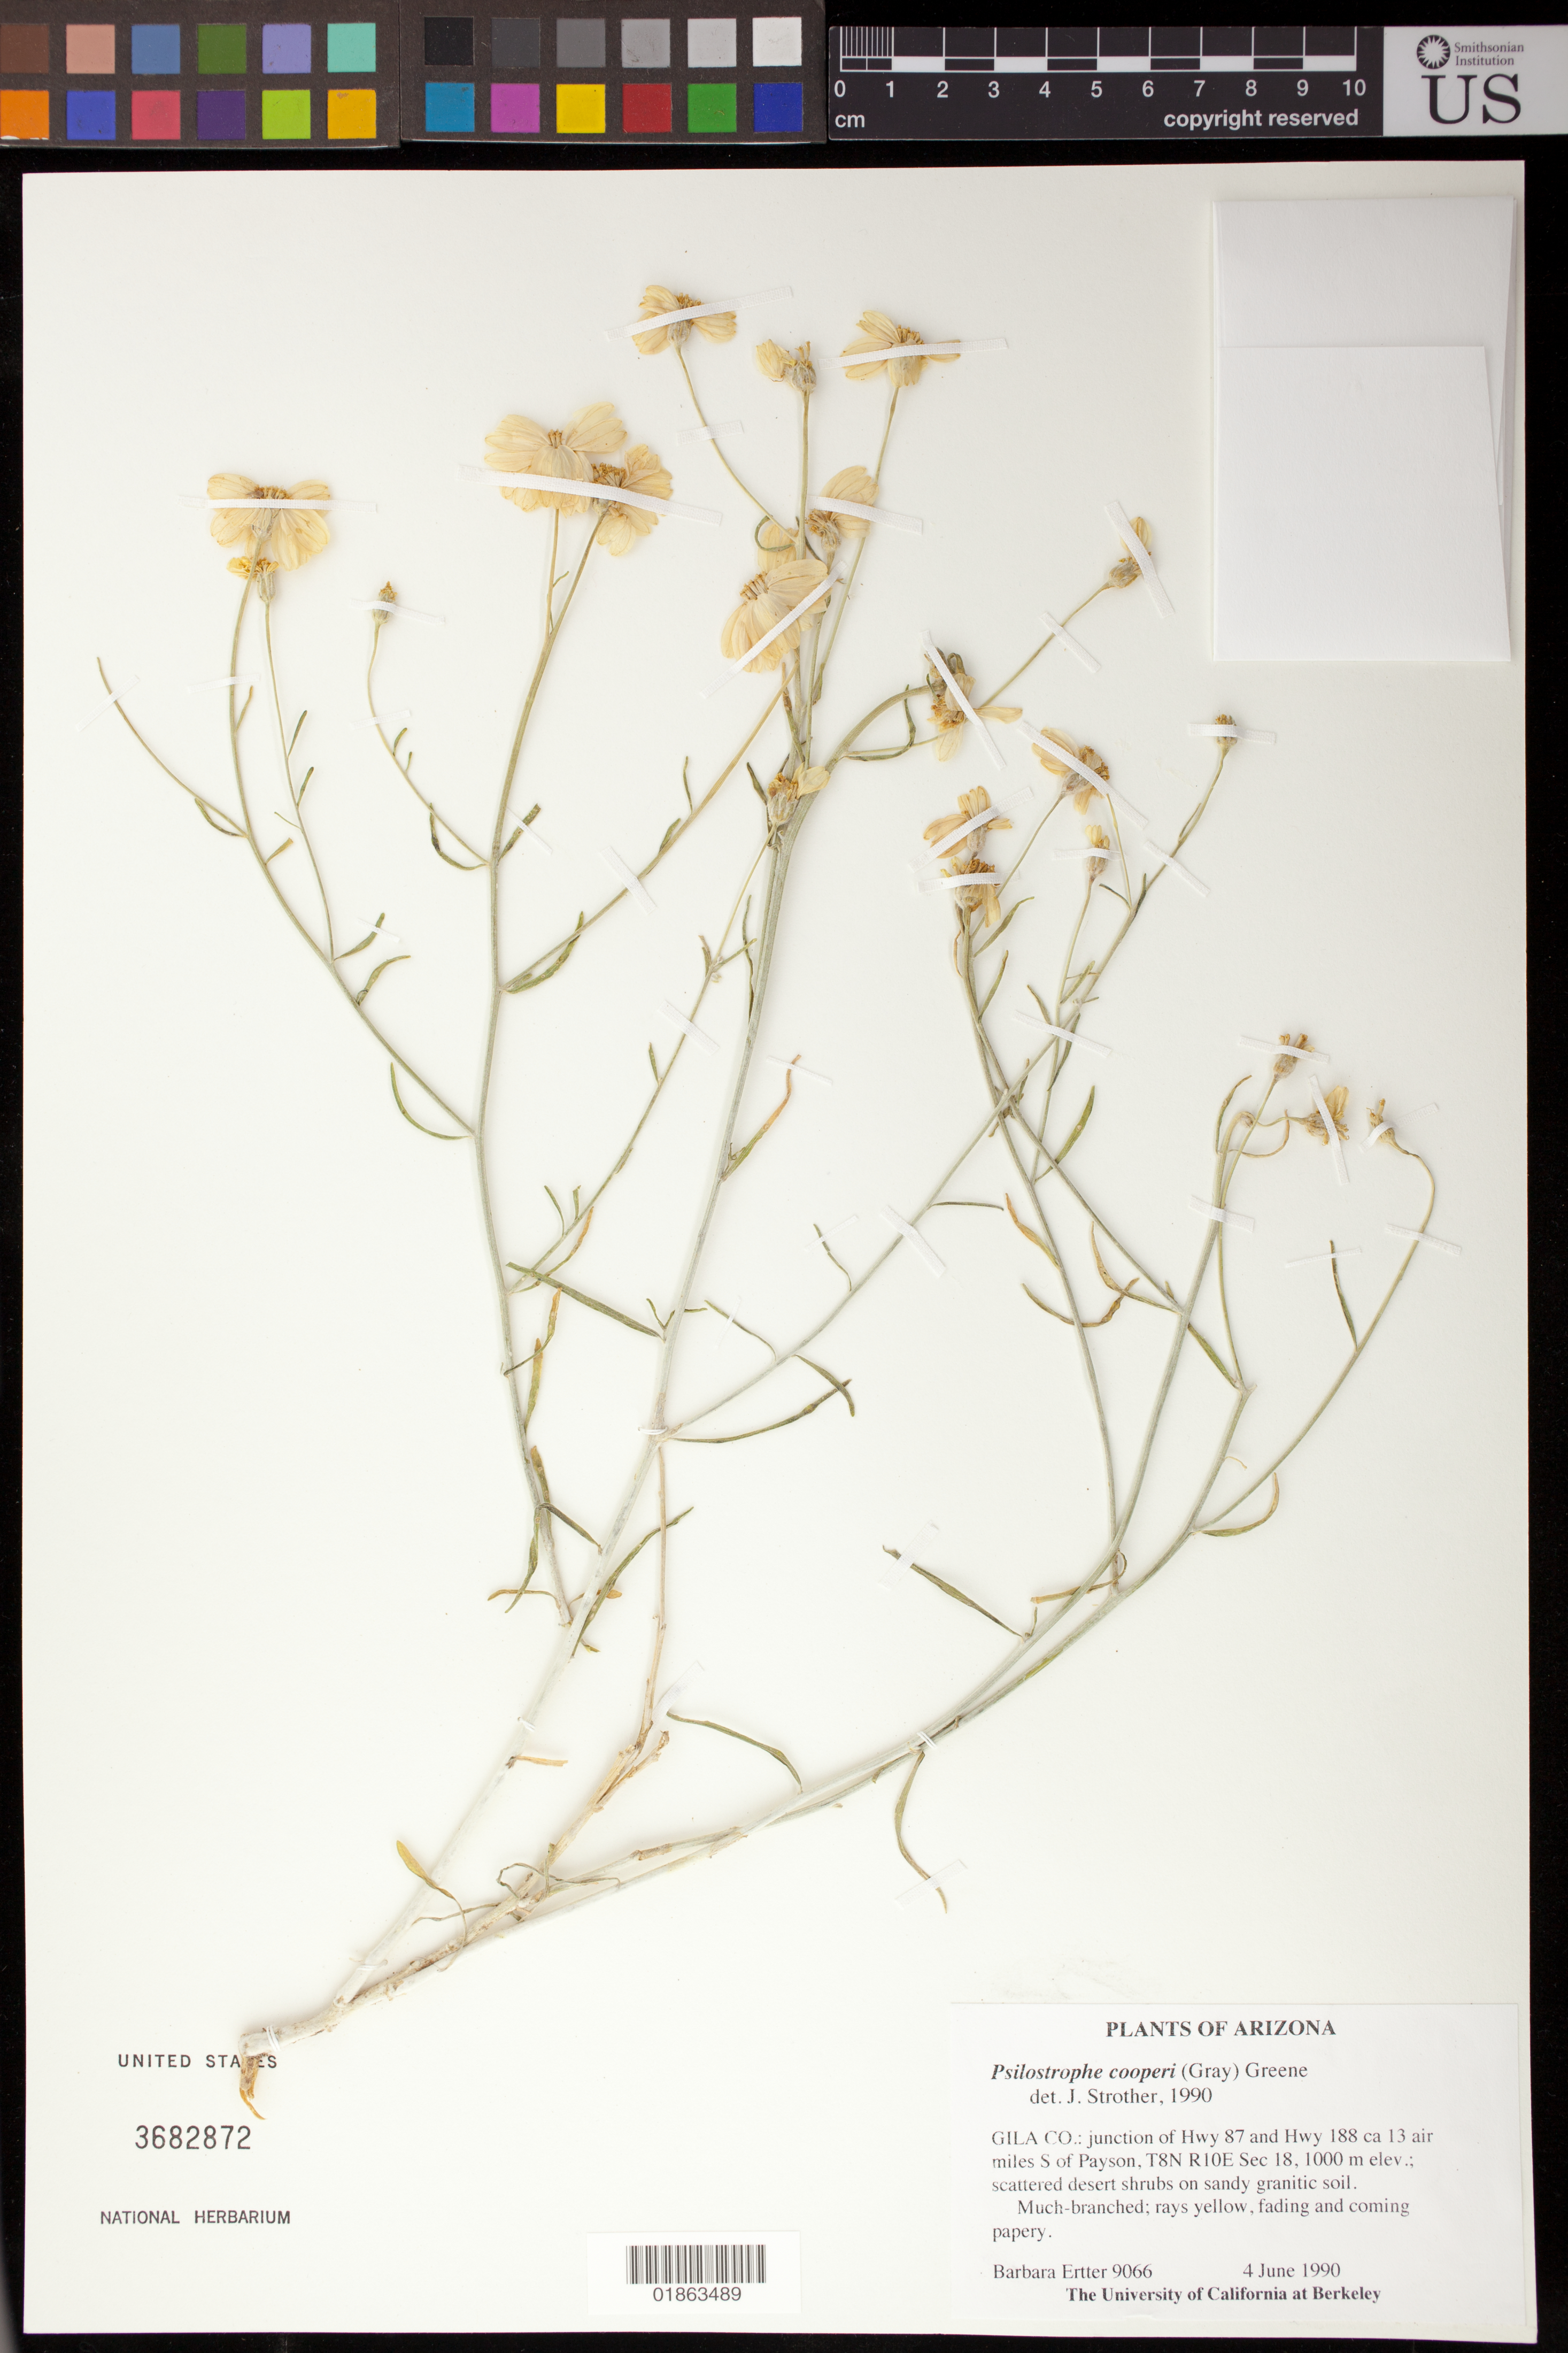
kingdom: Plantae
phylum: Tracheophyta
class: Magnoliopsida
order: Asterales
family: Asteraceae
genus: Psilostrophe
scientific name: Psilostrophe cooperi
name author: (A. Gray) Greene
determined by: Strother, J., (UC), University of California Berkeley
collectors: B. Ertter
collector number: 9066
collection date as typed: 4 June 1990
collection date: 1990-06-04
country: United States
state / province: California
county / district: Gila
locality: Junction of Hwy 87 and Hwy 88 ca 13 air miles S of Payson, T8N R10E Sec 18.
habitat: Scattered desert shrubs on sandy granitic soil.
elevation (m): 305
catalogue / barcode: US 3682872